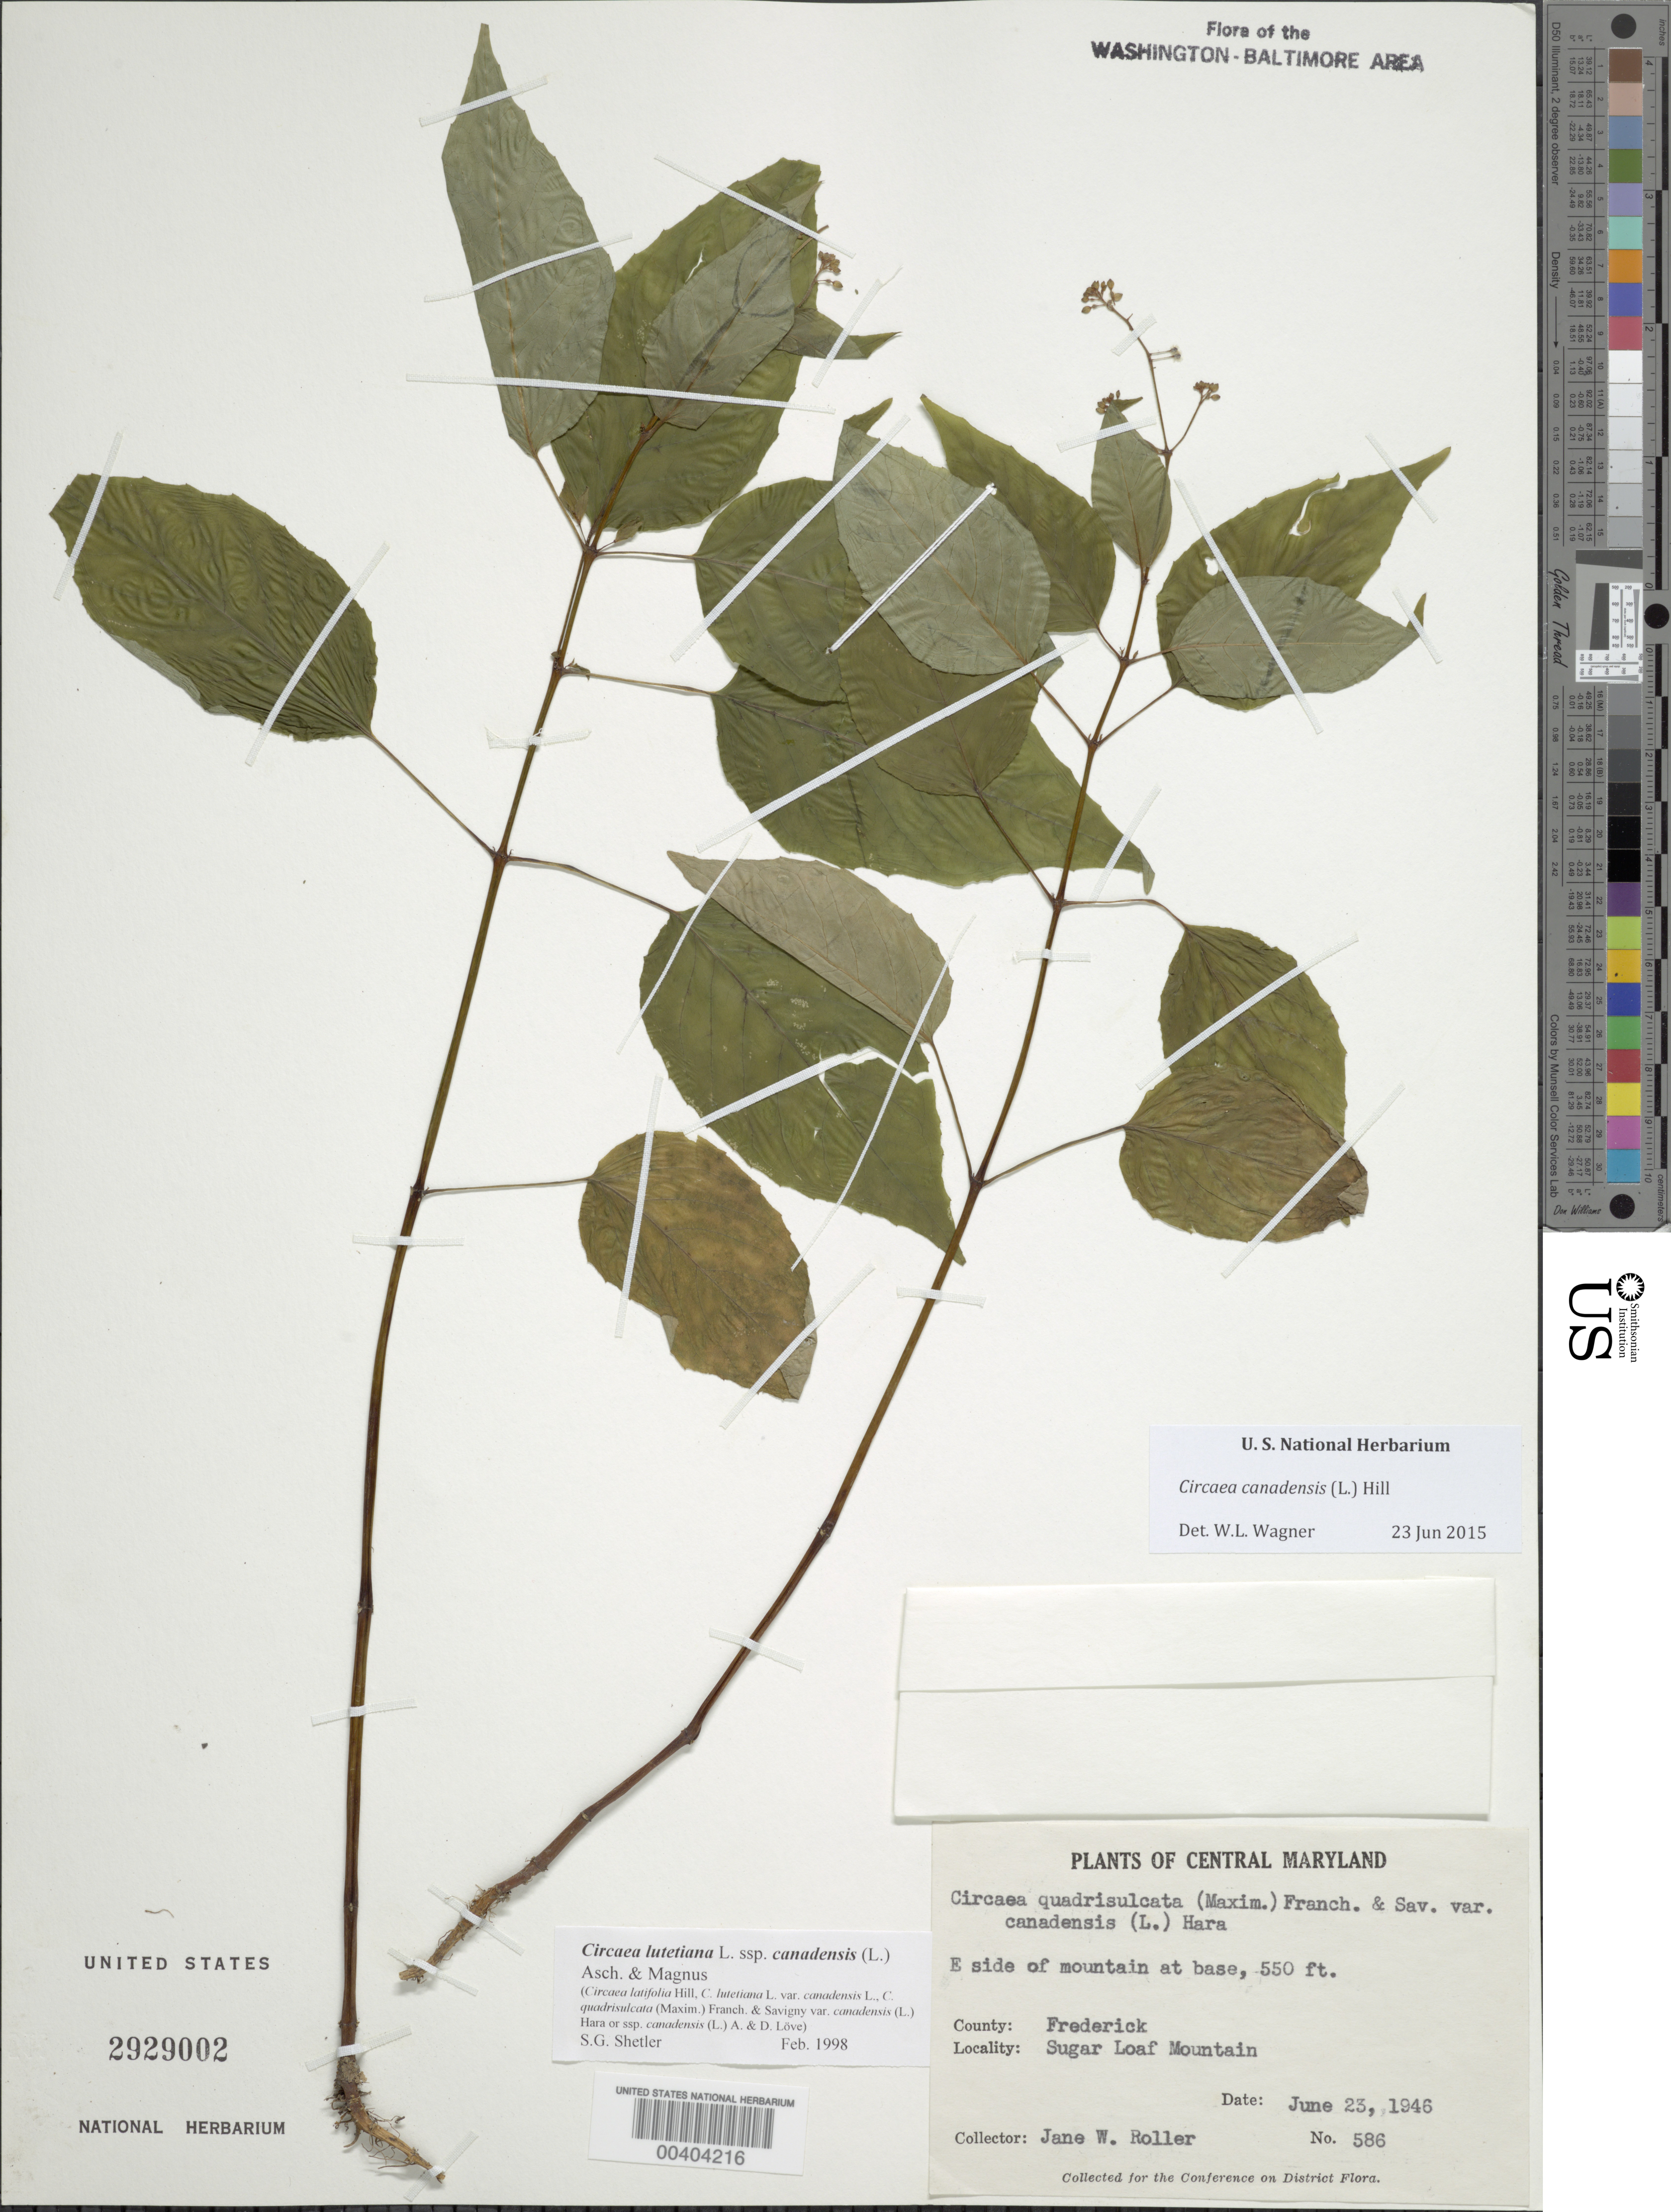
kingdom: Plantae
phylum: Tracheophyta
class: Magnoliopsida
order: Myrtales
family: Onagraceae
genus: Circaea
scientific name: Circaea canadensis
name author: (L.) Hill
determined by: Wagner, W. L., (BOT), Smithsonian Institution - National Museum of Natural History (UNITED STATES)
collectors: J. W. Roller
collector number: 586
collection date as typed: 23 Jun 1946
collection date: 1946-06-23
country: United States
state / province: Maryland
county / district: Frederick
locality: Sugar Loaf Mountain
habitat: E side of mountain at base, 550 ft.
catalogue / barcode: US 2929002